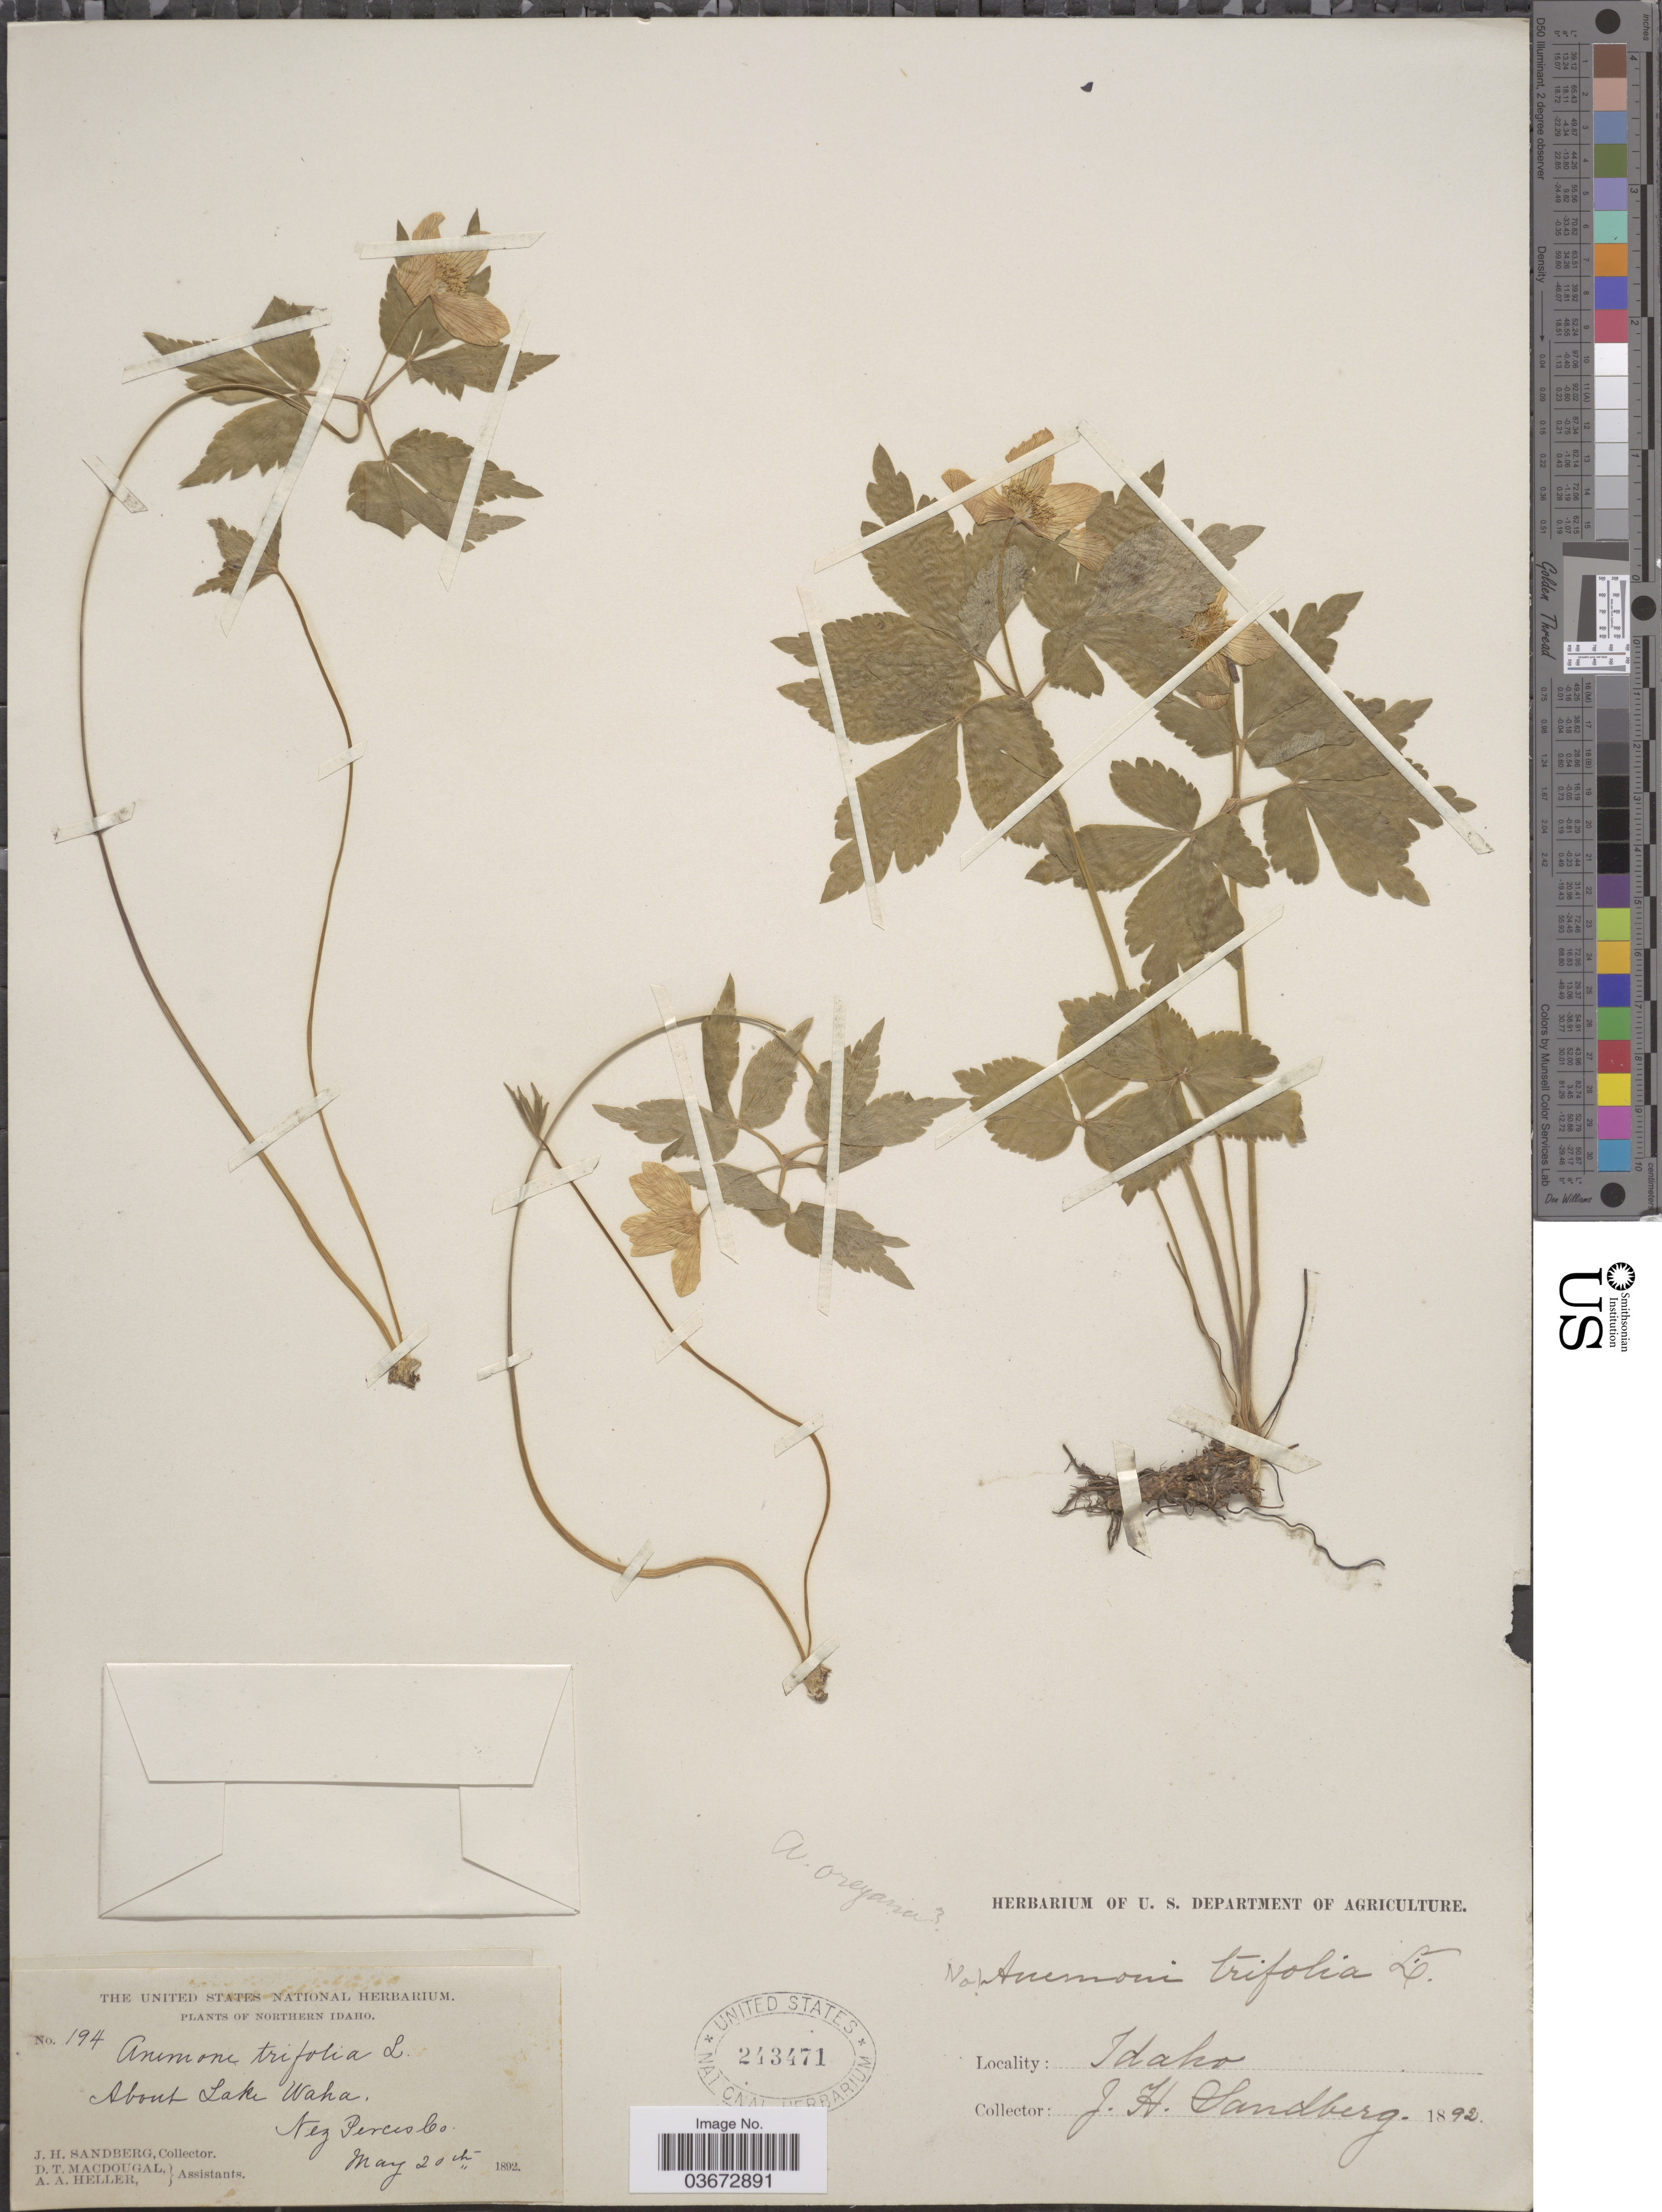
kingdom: Plantae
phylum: Tracheophyta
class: Magnoliopsida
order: Ranunculales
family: Ranunculaceae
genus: Anemone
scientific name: Anemone quinquefolia var. oregana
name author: (A. Gray) B.L. Rob.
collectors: J. H. Sandberg, D. T. MacDougal & A. A. Heller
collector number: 194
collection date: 1892-05-20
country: United States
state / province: Idaho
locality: Northern Idaho. About Lake Waha. Nez Percesbo.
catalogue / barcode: US 243471